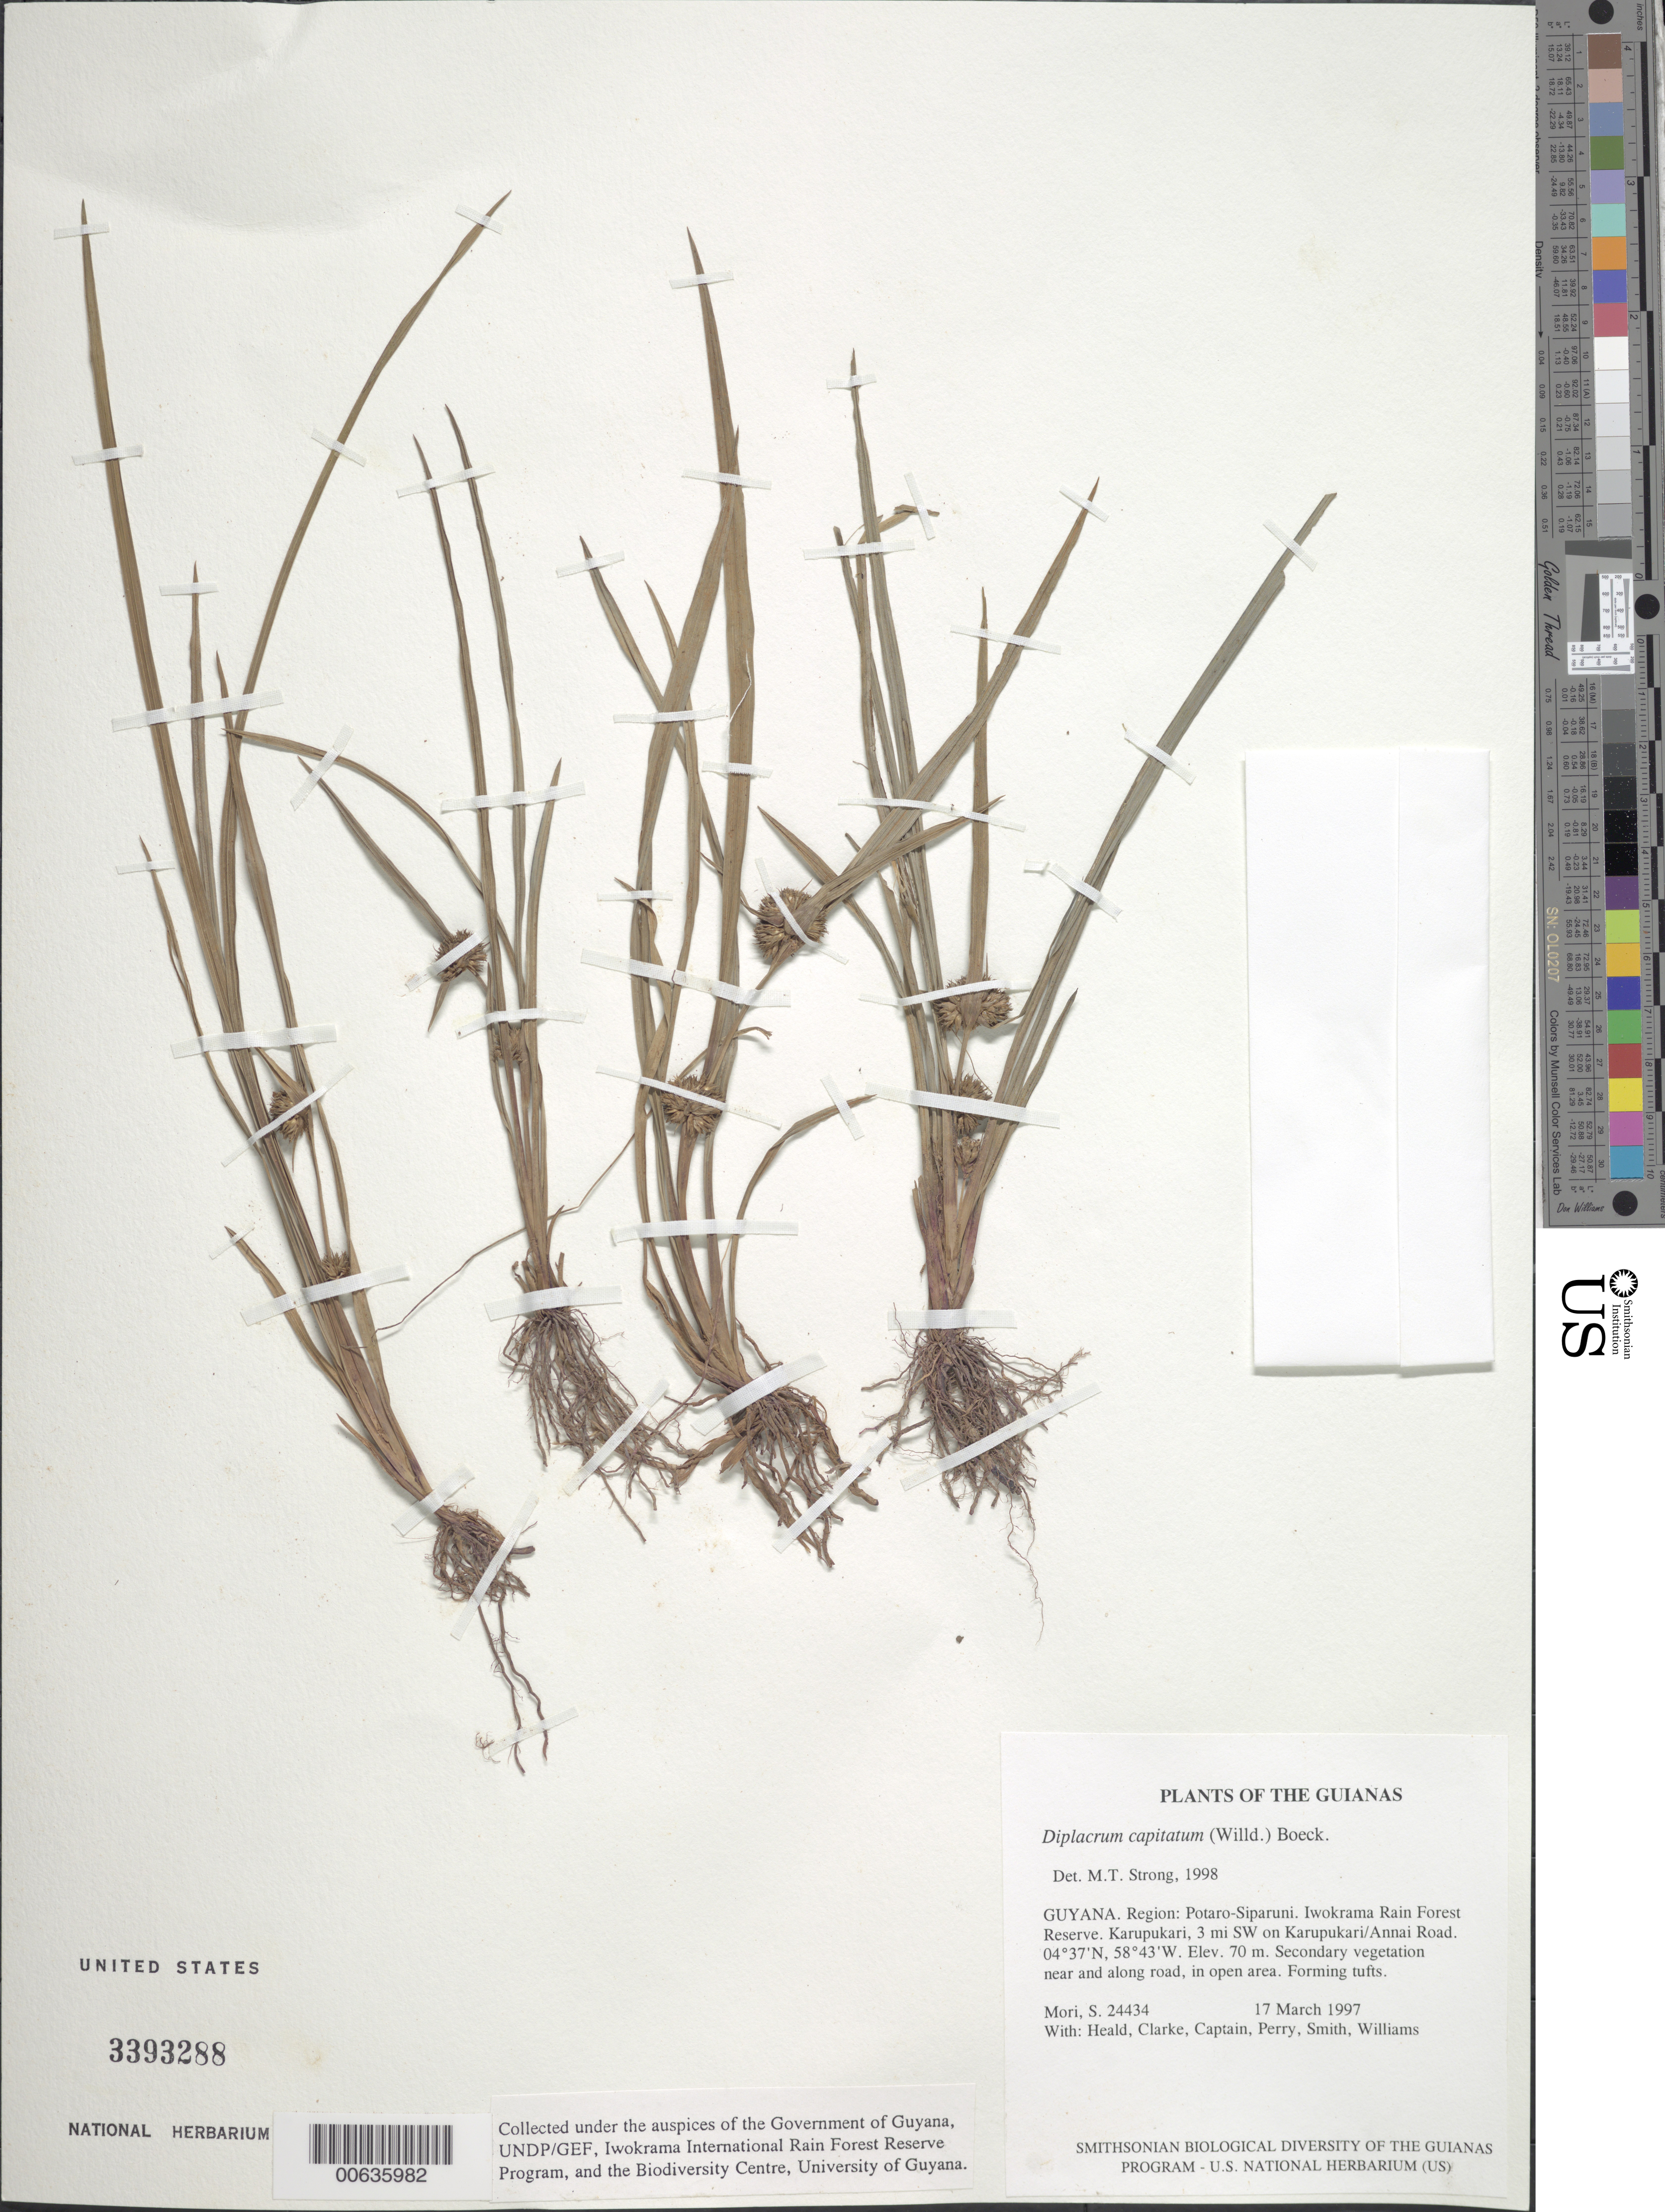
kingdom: Plantae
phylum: Tracheophyta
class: Liliopsida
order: Poales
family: Cyperaceae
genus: Diplacrum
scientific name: Diplacrum capitatum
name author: (Willd.) Boeckeler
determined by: Strong, M. T., (US), Smithsonian Institution - National Museum of Natural History (UNITED STATES)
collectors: S. Mori, S. Heald, D. Clarke, C. Captain, C. Perry, -- Smith & R. Williams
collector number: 24434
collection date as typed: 17 March 1997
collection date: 1997-03-17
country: Guyana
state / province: Potaro-Siparuni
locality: Iwokrama Rain Forest Reserve. Karupukari, 3 mi SW on Karupukari/Annai Road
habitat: Secondary vegetation near and along road, in open area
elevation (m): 70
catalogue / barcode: US 3393288